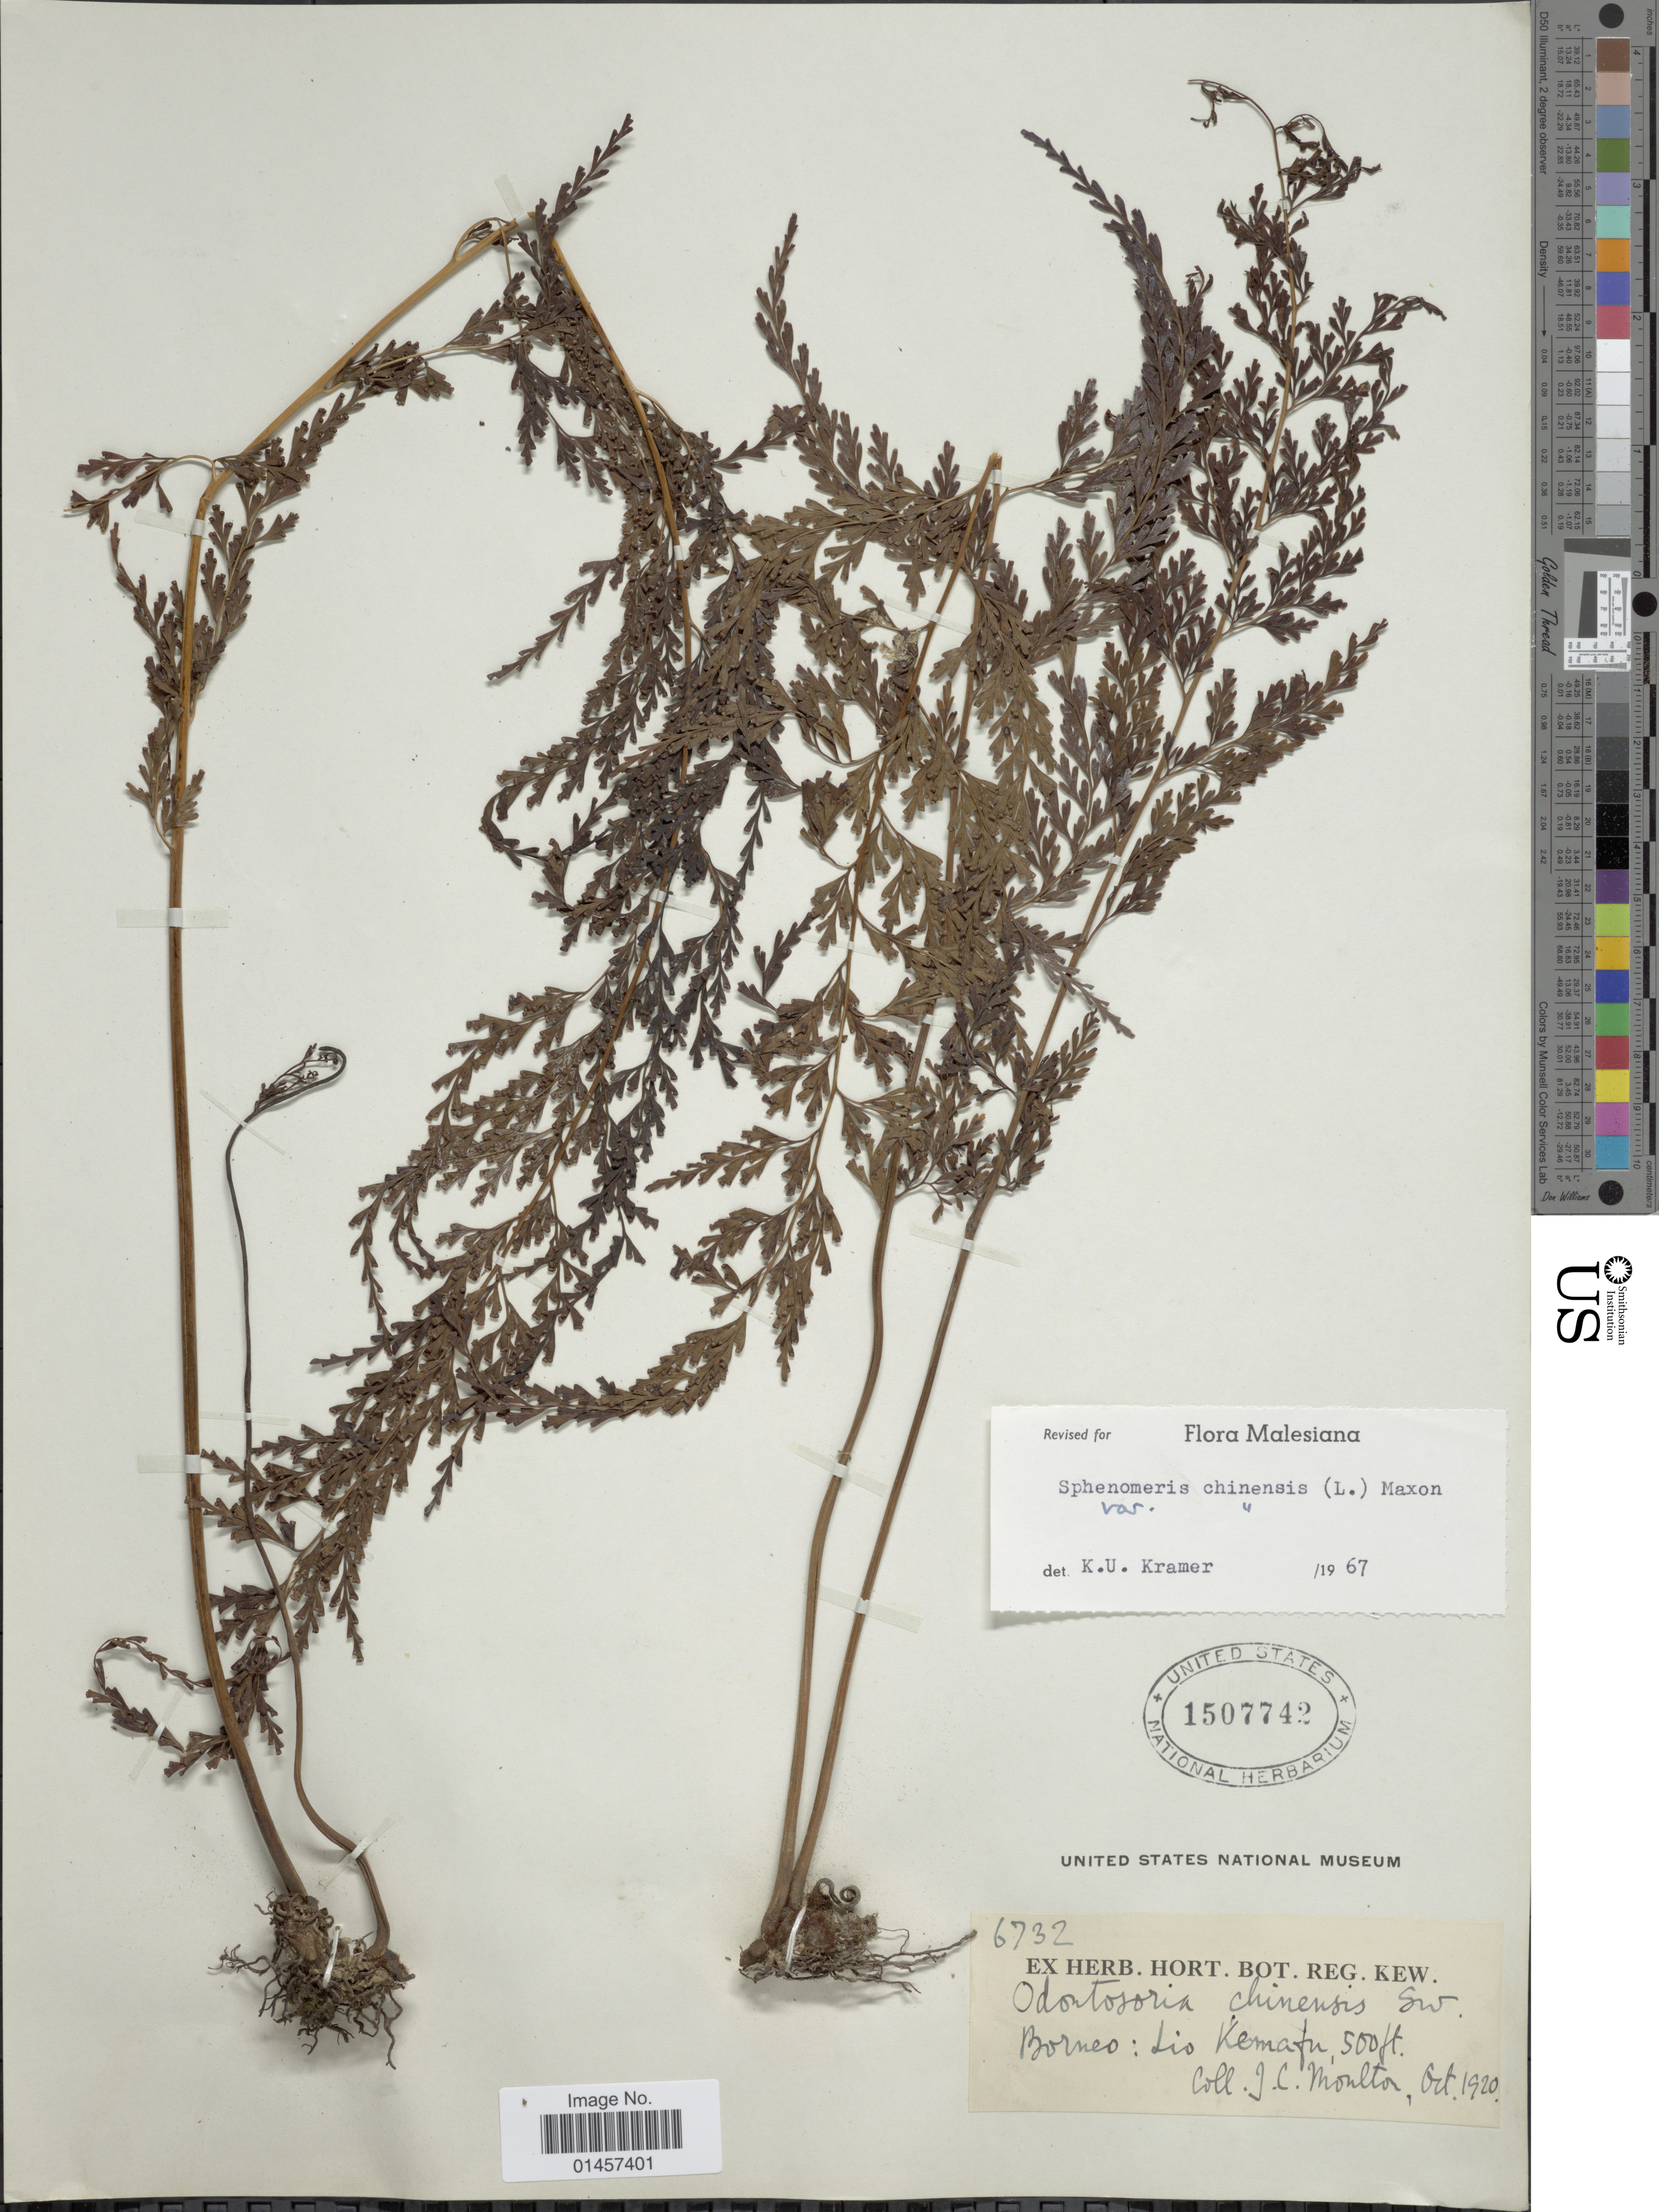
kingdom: Plantae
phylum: Tracheophyta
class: Polypodiopsida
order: Polypodiales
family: Lindsaeaceae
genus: Sphenomeris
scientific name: Sphenomeris chinensis var. chinensis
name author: (L.) Maxon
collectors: J. Moulton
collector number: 6732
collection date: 1920-10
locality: Borneo: Lio Kemafu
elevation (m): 152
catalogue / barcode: US 1507742